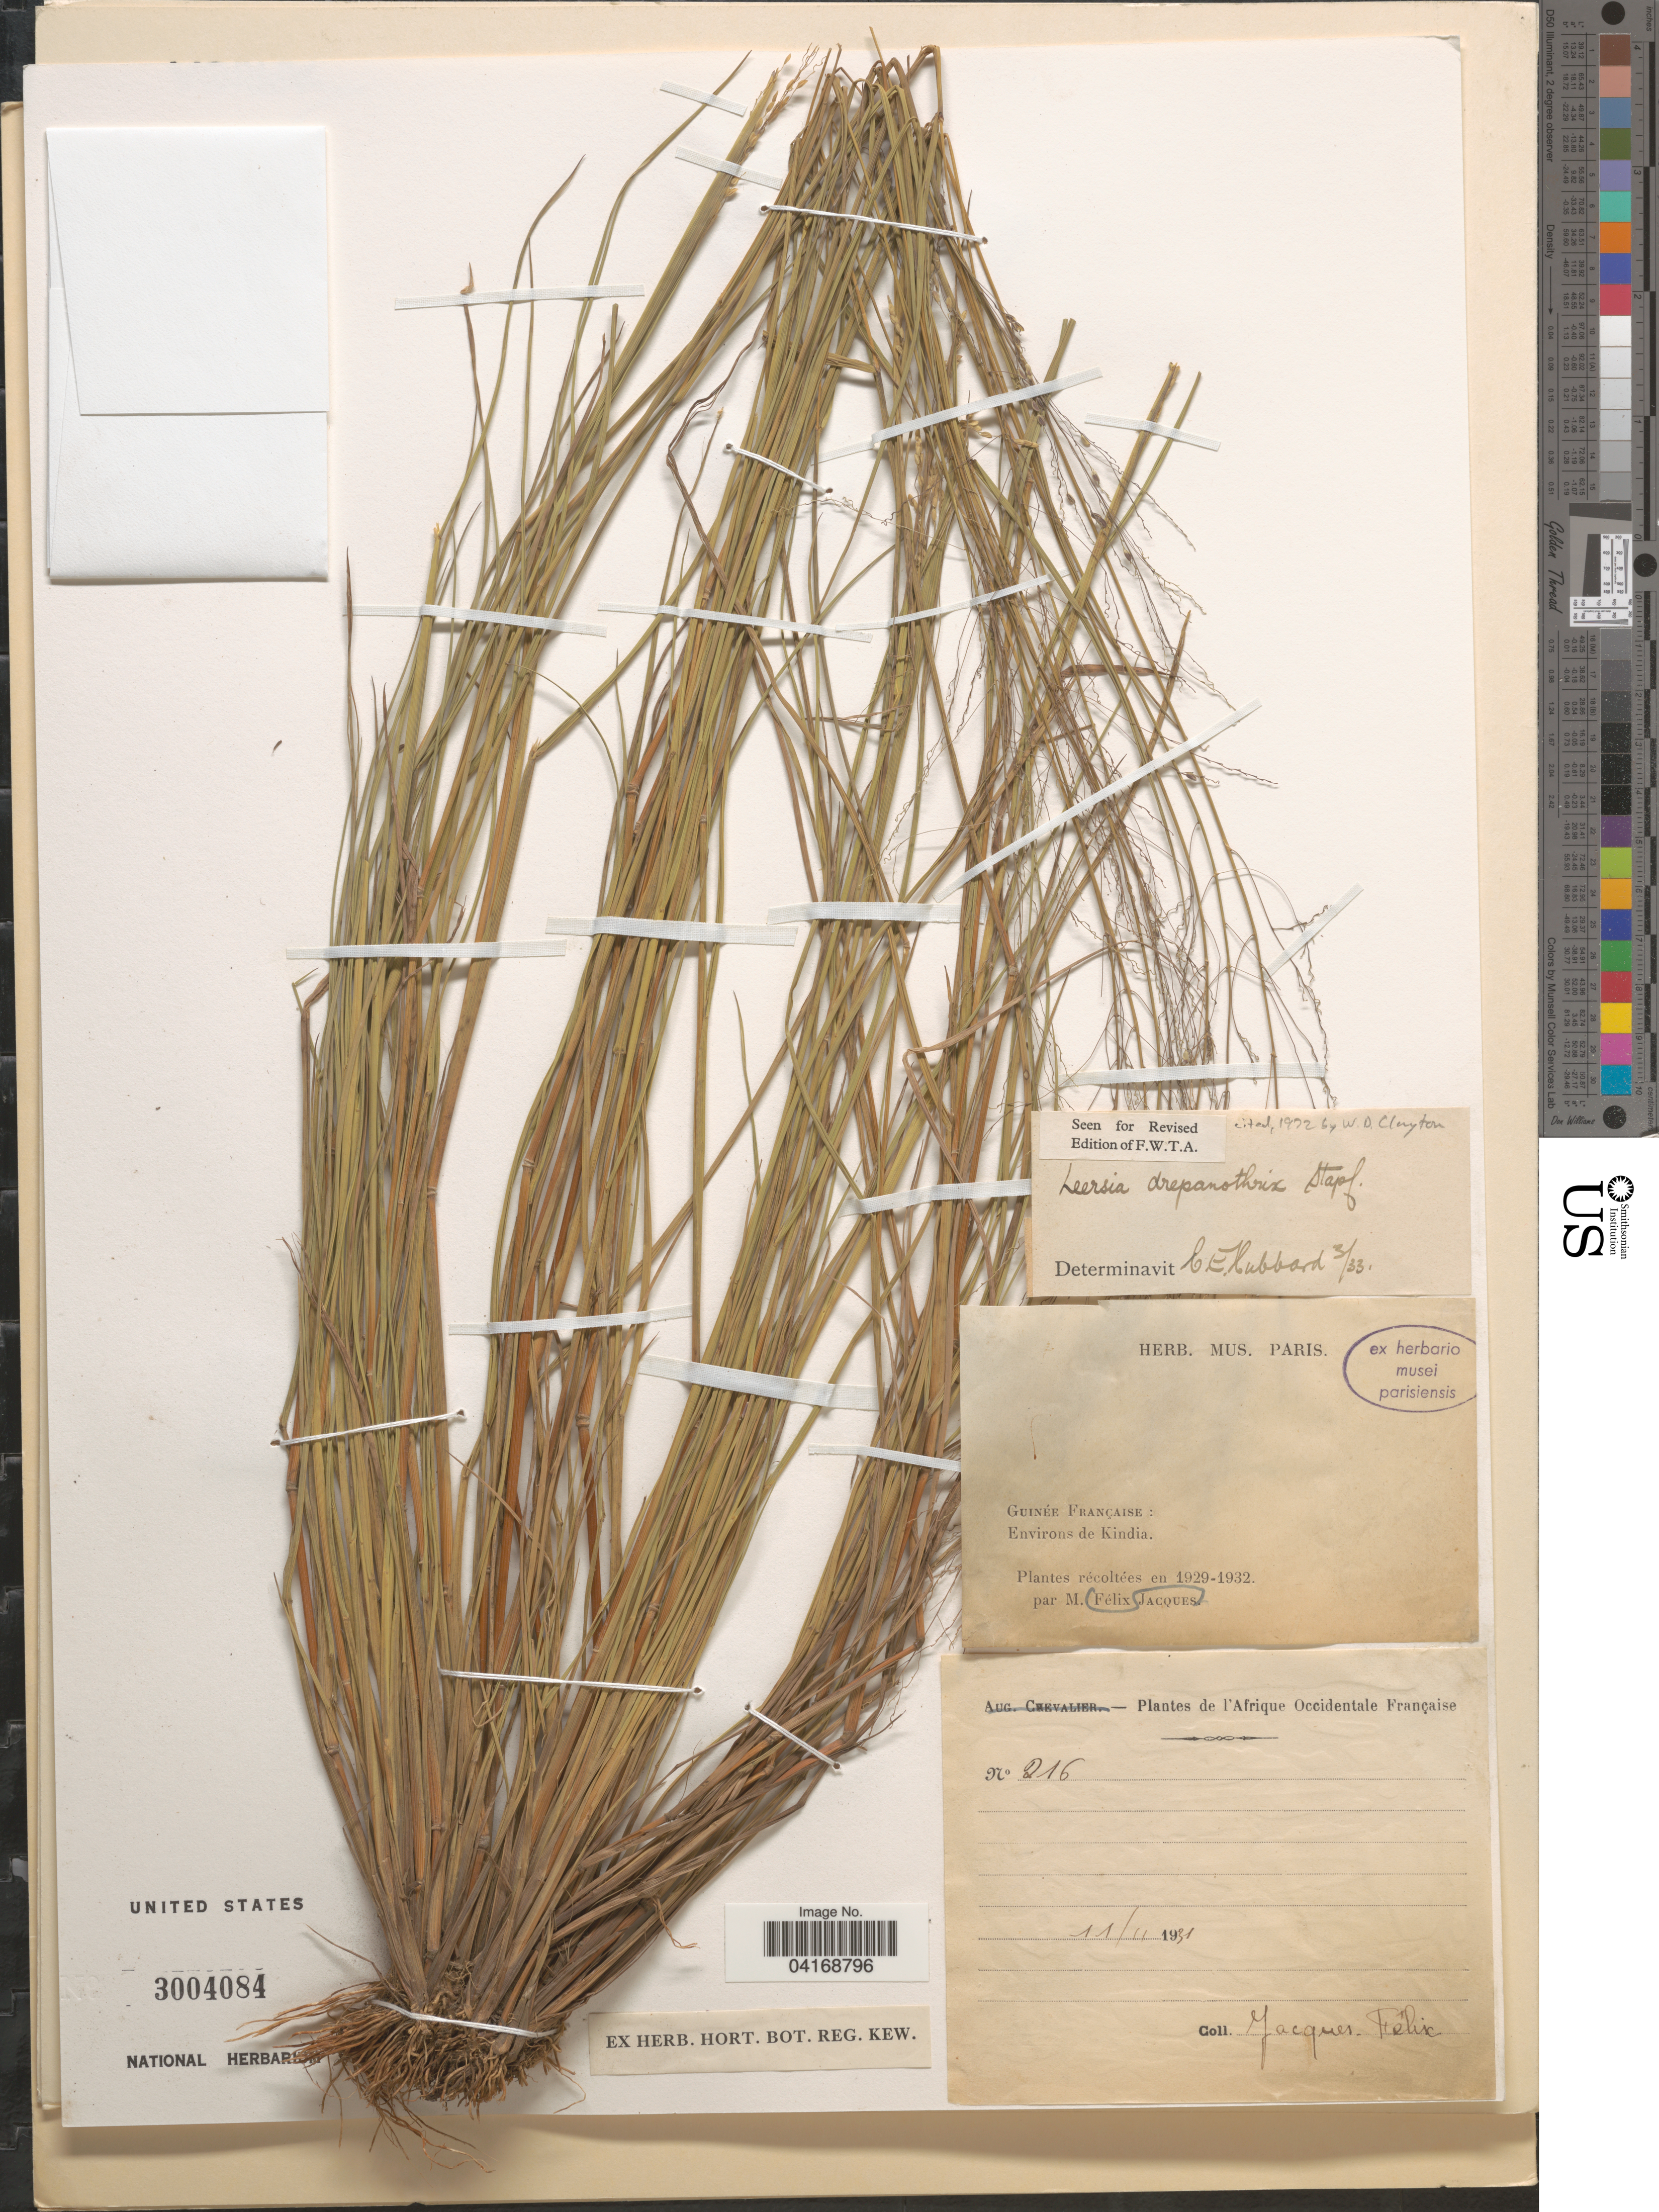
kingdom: Plantae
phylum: Tracheophyta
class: Liliopsida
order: Poales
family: Poaceae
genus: Leersia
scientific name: Leersia depranothrix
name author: Stapf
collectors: Felix-Jacques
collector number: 216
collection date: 1931-11-11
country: French Guiana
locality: Guinée Françasie: Environs de Kindia. L'Afrique Occidentale Française.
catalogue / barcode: US 3004084